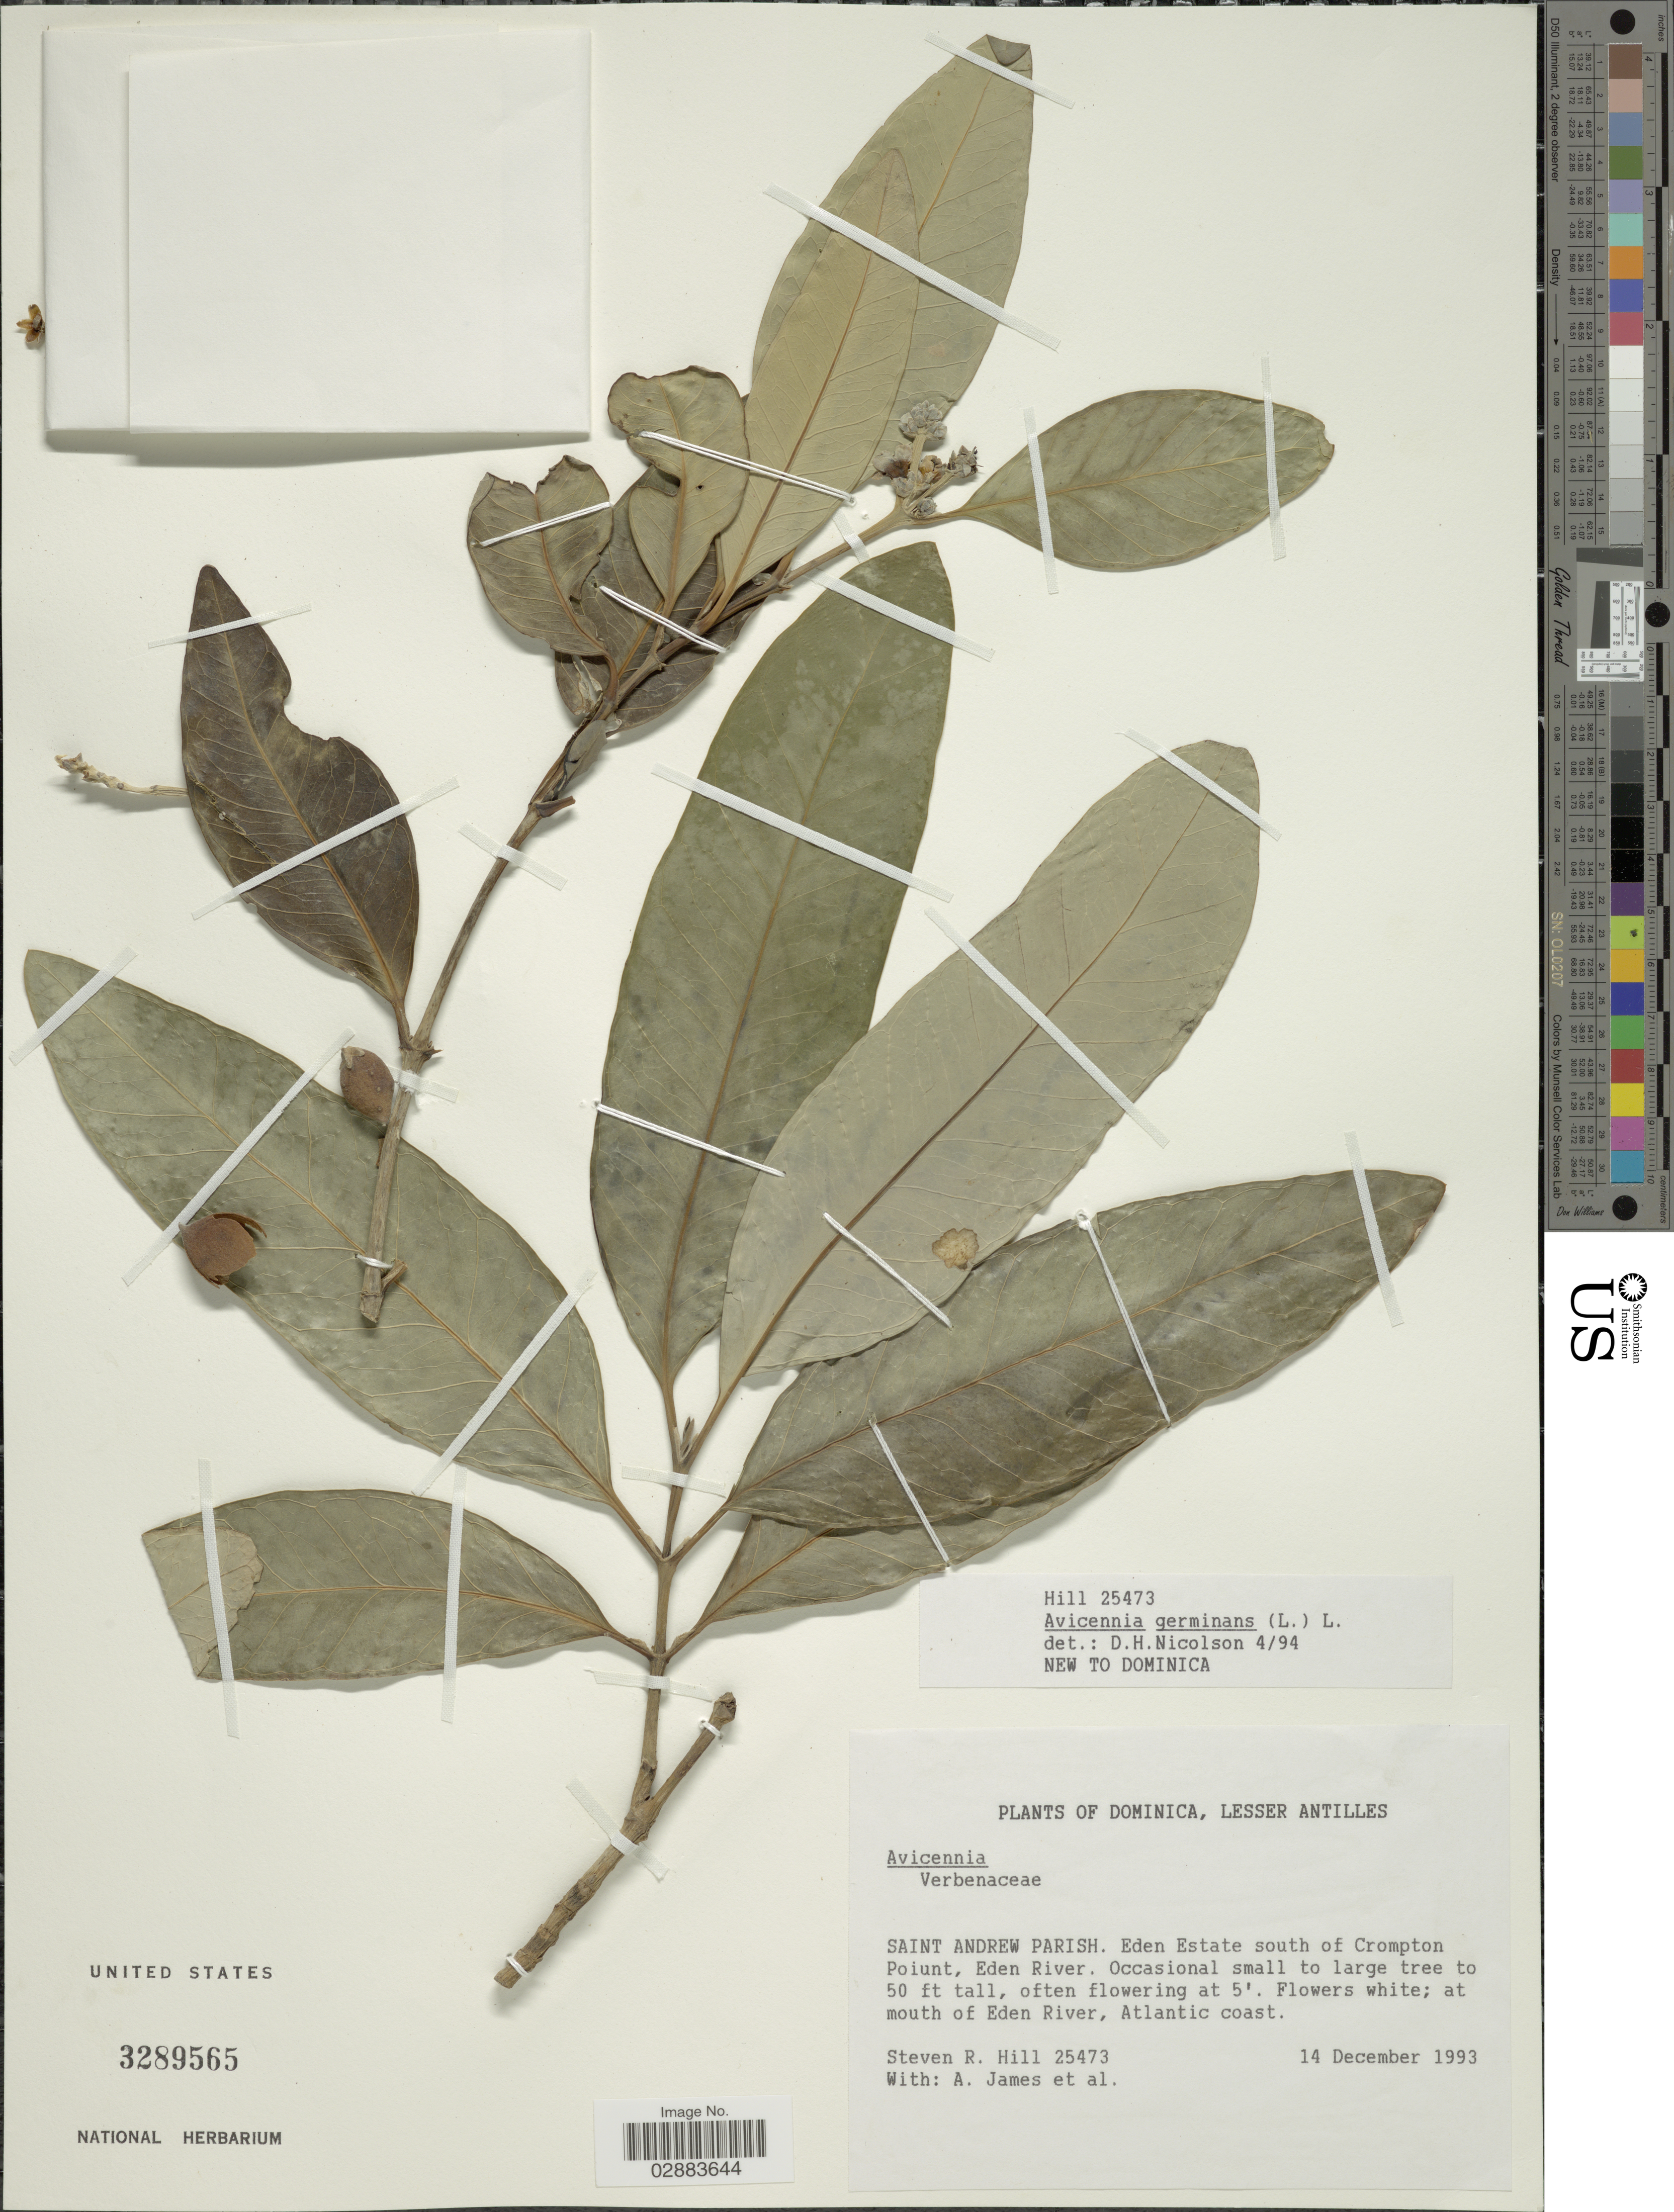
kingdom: Plantae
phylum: Tracheophyta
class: Magnoliopsida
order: Lamiales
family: Acanthaceae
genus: Avicennia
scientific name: Avicennia germinans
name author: (L.) L.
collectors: S. Hill, A. James & et al.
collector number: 25473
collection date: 1993-12-14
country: Dominica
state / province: St. Andrew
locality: Lesser Antilles. Saint Andrew Parish. Eden Estate south of Crompton Poiunt, Eden River. Mouth of Eden River, Atlantic coast.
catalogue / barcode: US 3289565